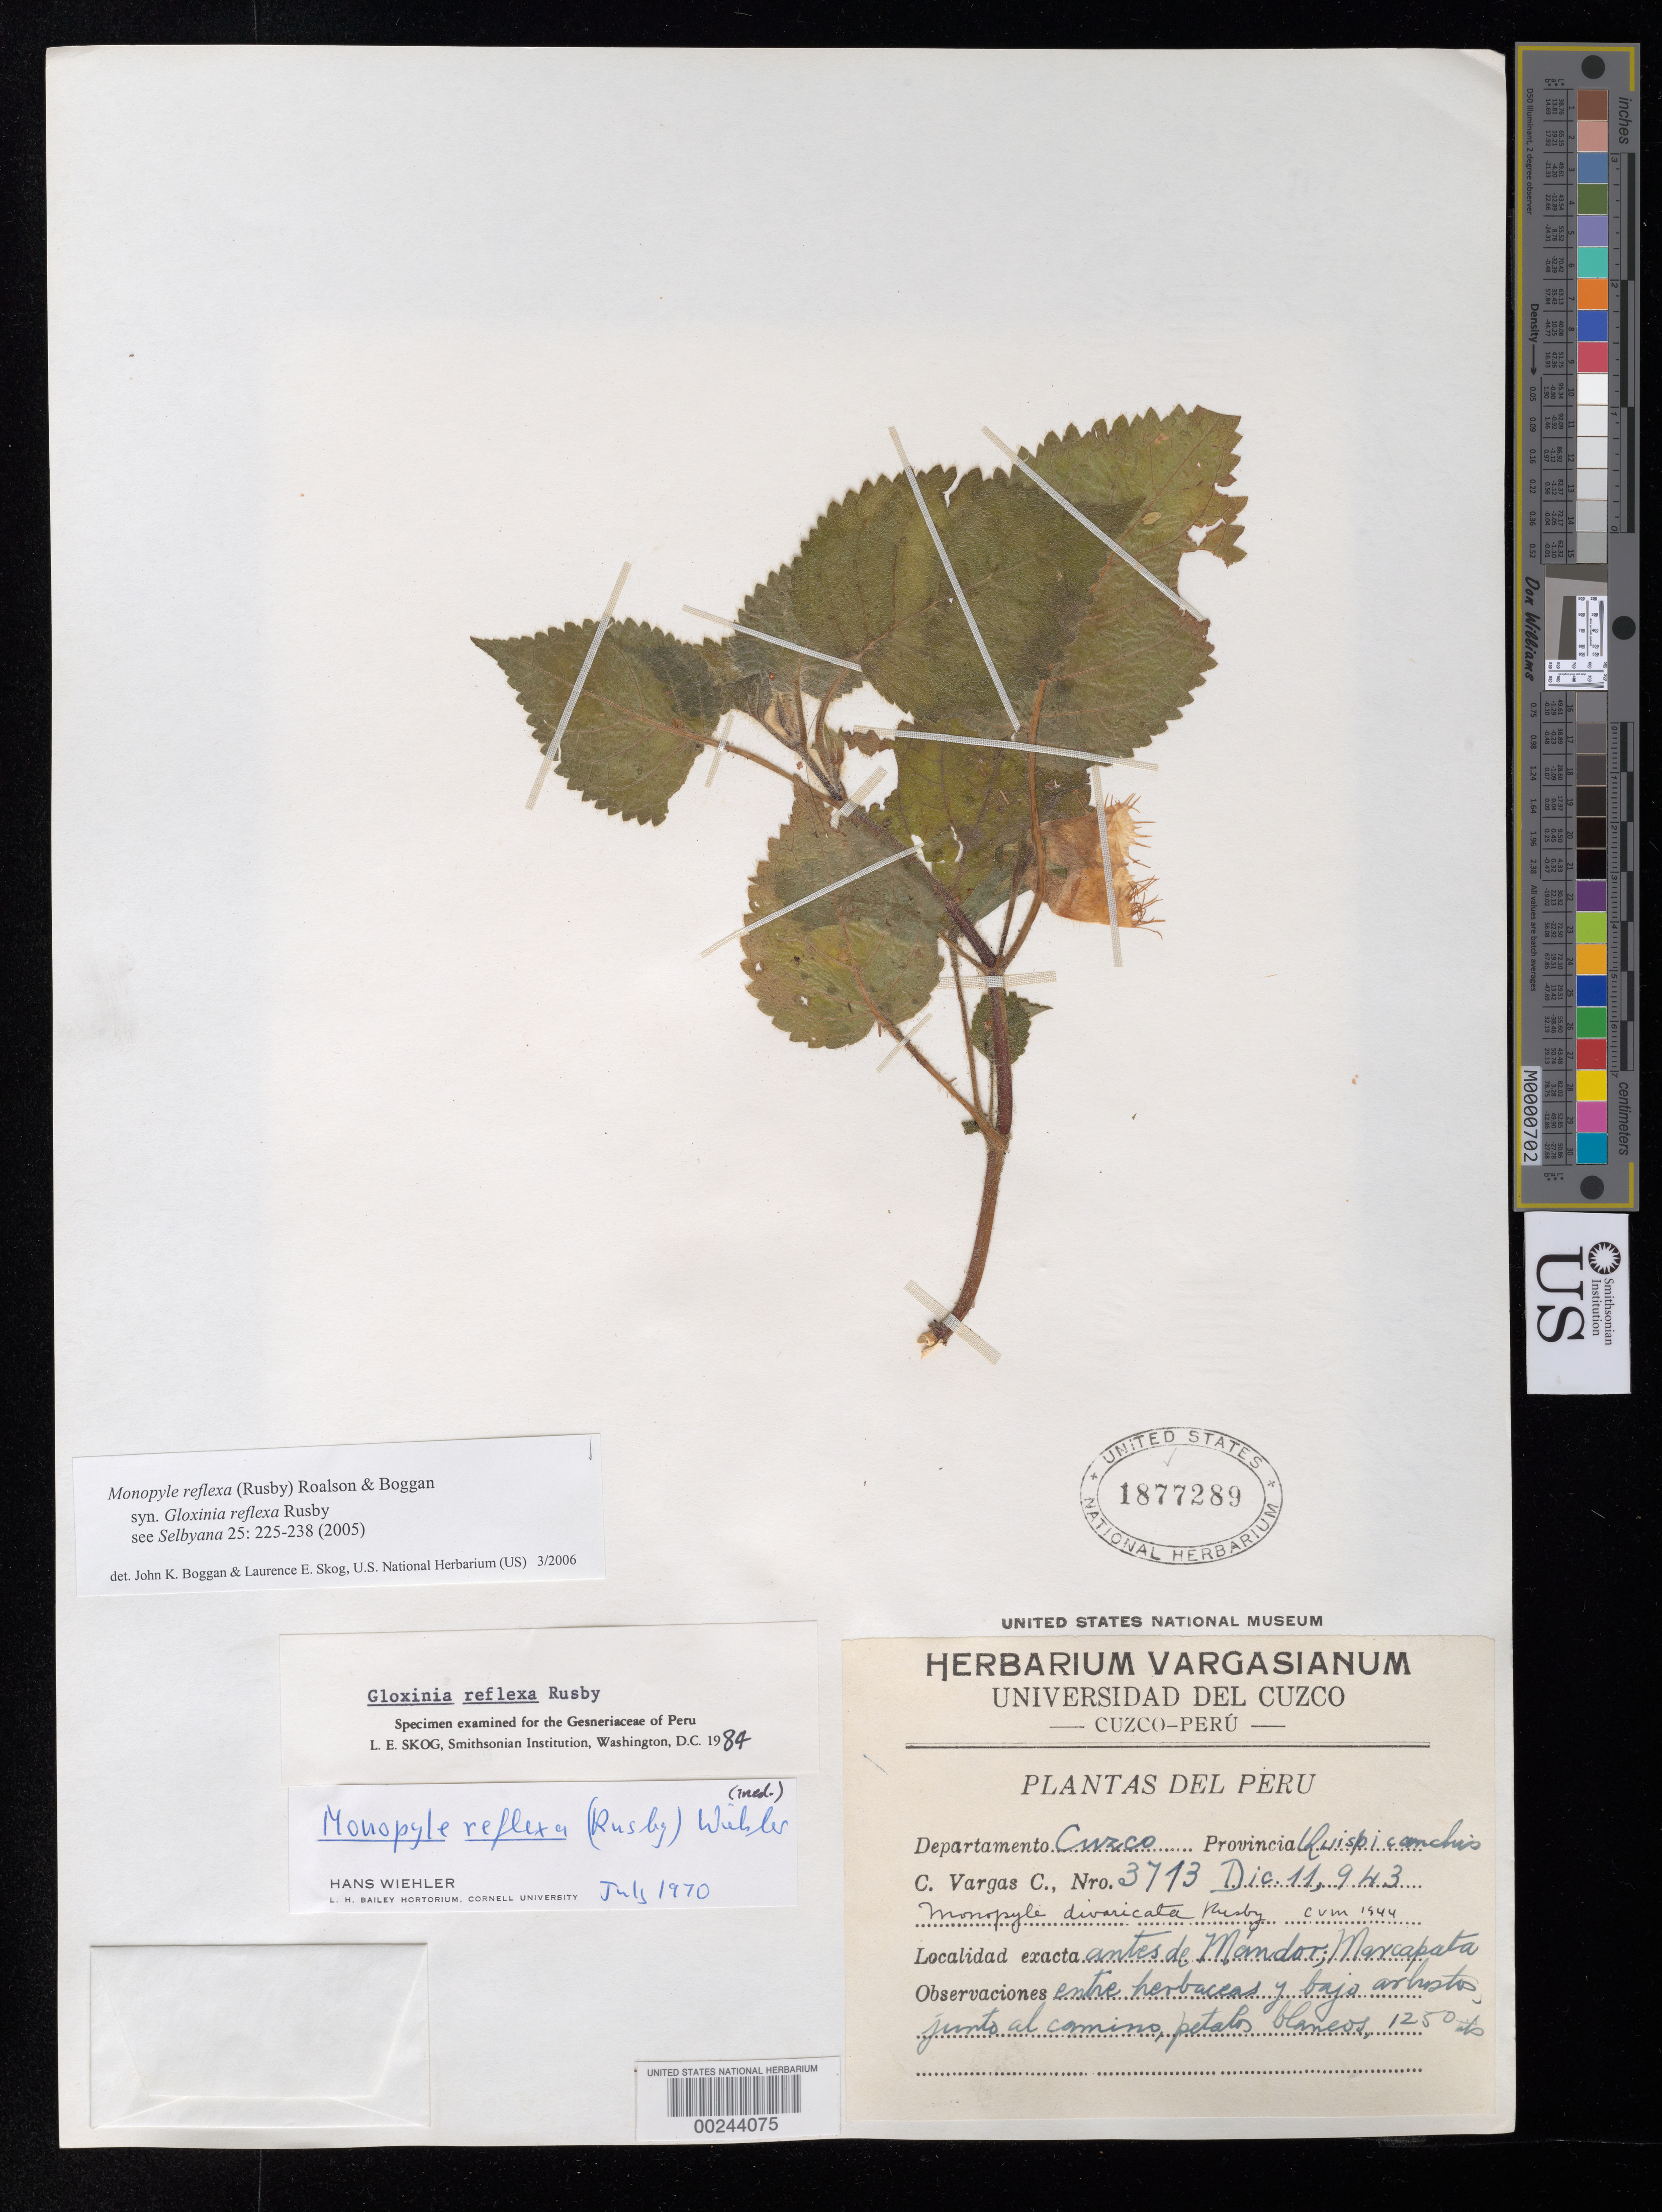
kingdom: Plantae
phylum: Tracheophyta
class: Magnoliopsida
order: Lamiales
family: Gesneriaceae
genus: Monopyle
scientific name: Monopyle reflexa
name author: (Rusby) Roalson & Boggan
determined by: Boggan, J. K.; Skog, L. E.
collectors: C. Vargas C.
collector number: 3713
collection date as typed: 11 Dec 1943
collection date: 1943-12-11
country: Peru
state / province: Cusco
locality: Quispicanchis, before Mandor, Marcapata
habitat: Between herbs and low shrubs, roadside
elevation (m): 1250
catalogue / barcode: US 1877289